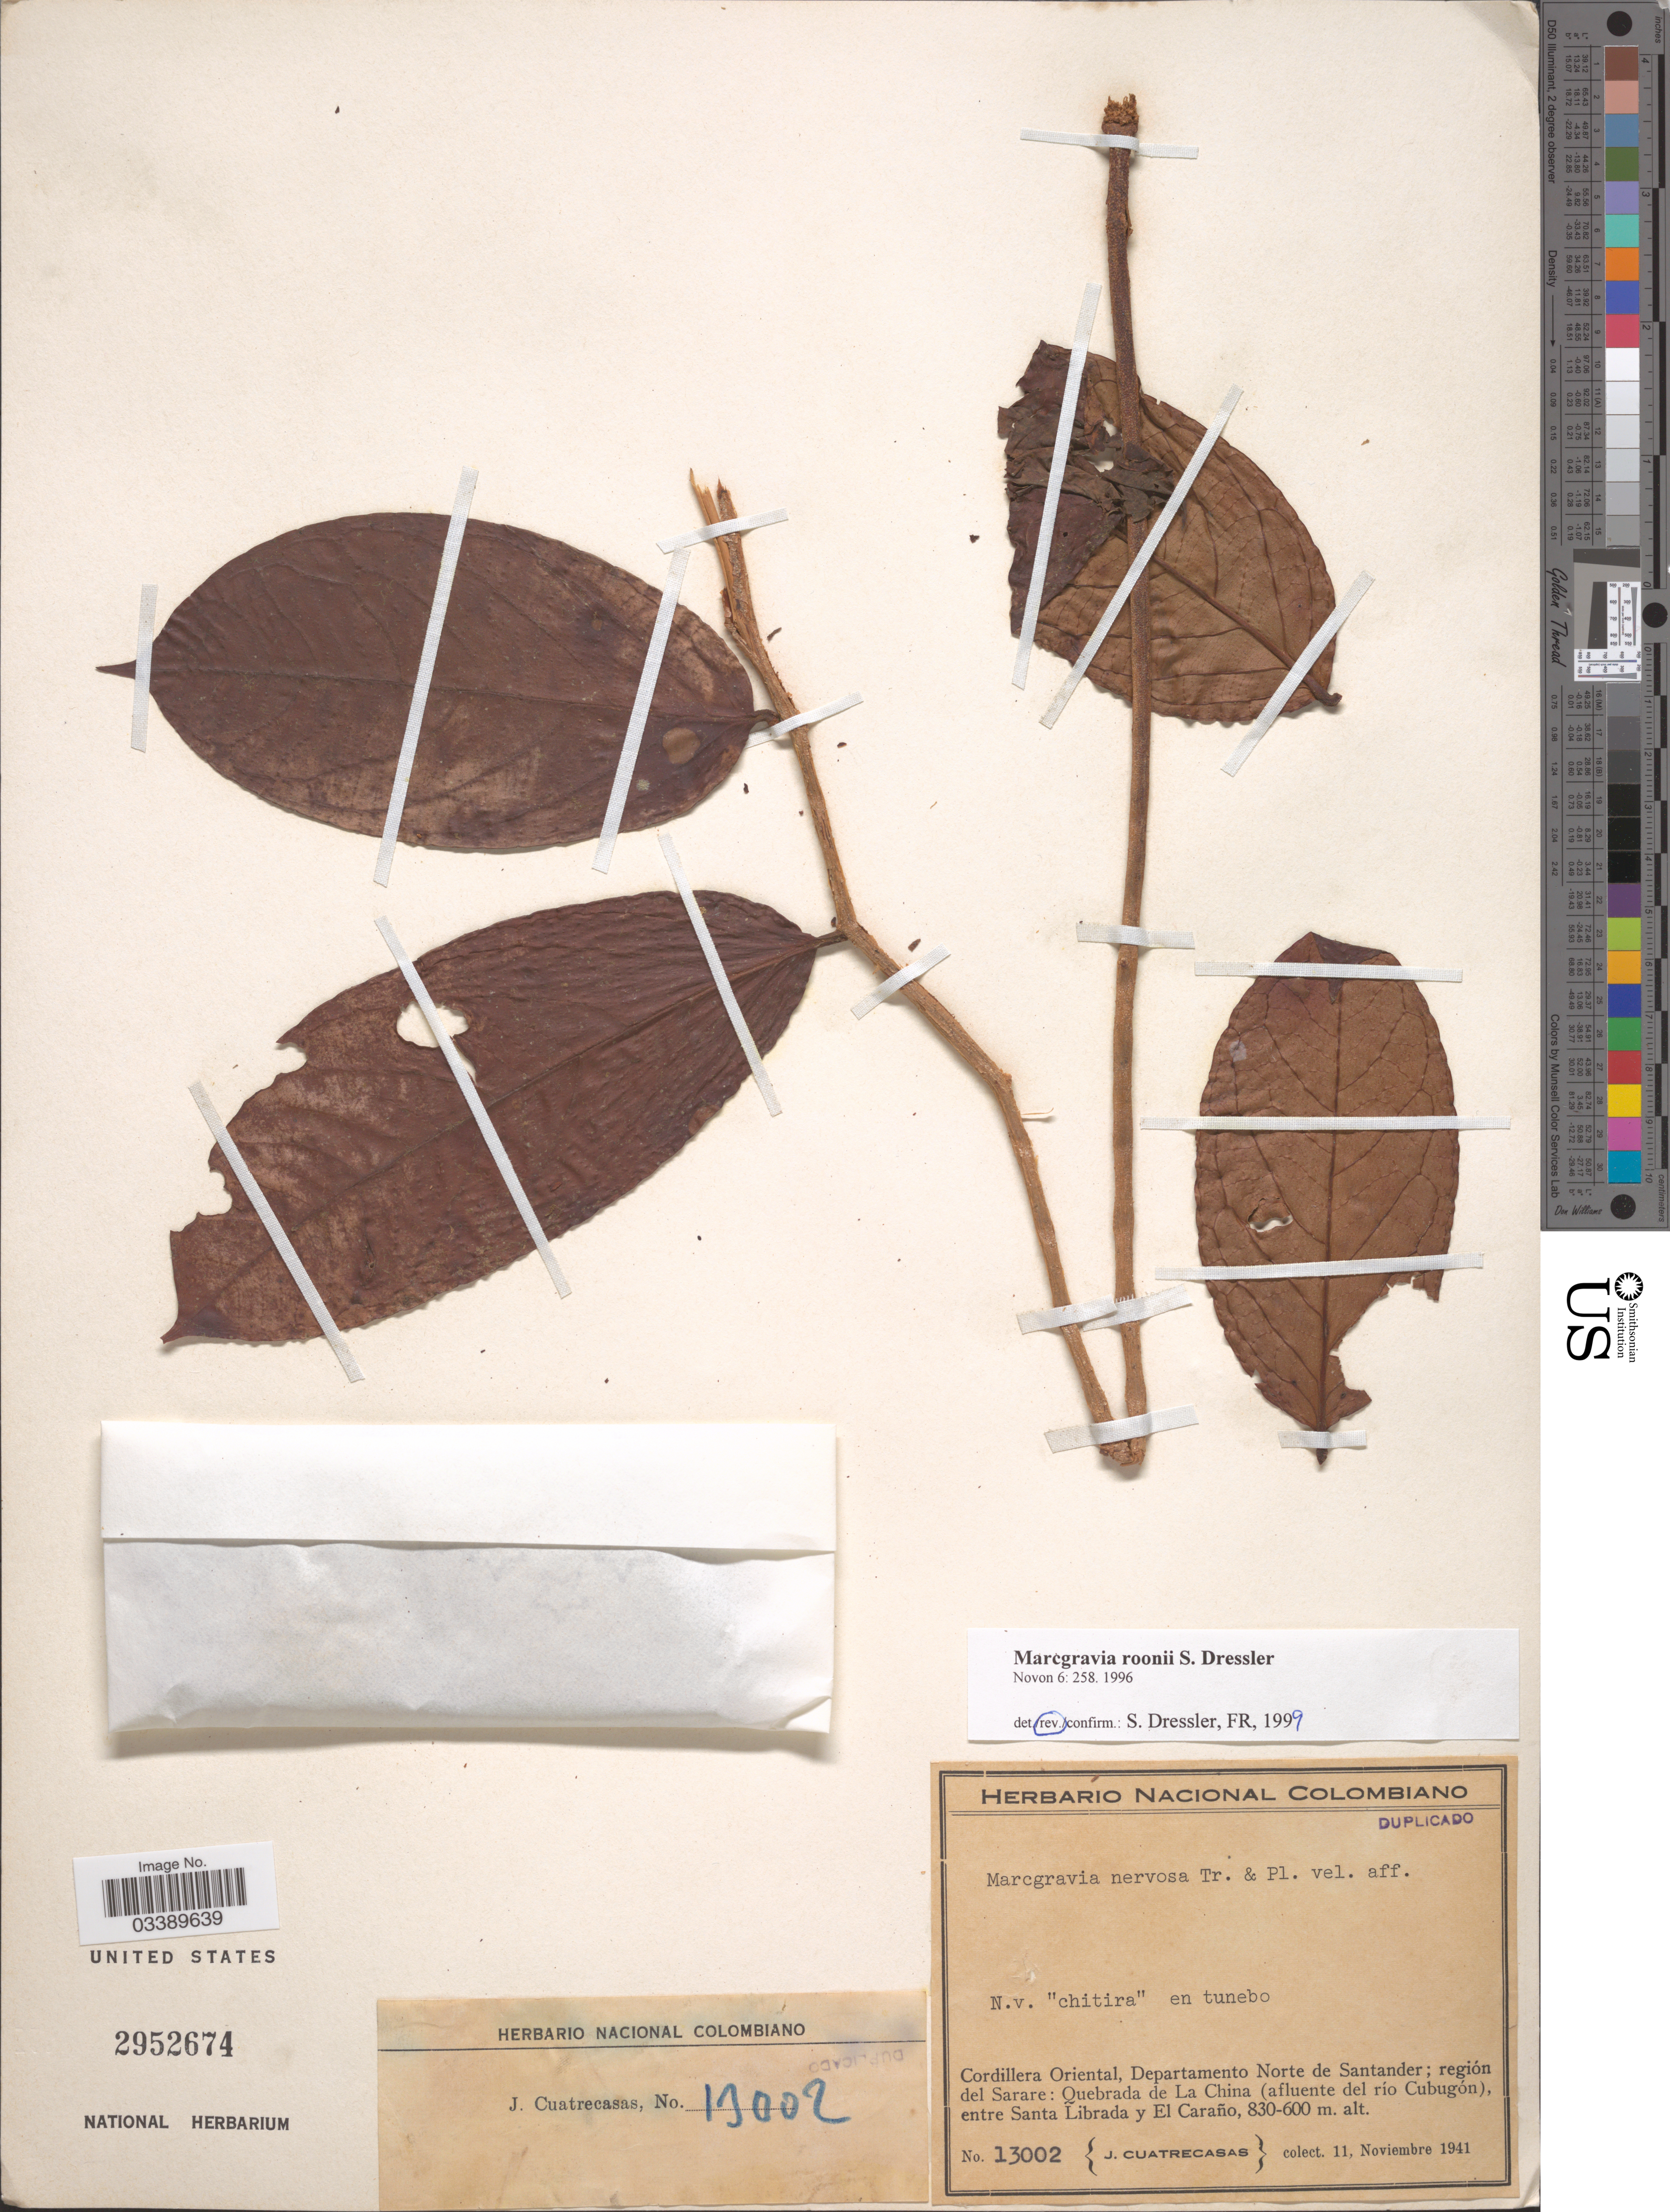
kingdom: Plantae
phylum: Tracheophyta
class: Magnoliopsida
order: Ericales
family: Marcgraviaceae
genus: Marcgravia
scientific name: Marcgravia roonii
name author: S. Dressler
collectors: J. Cuatrecasas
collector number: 13002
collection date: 1941-11-11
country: Colombia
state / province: Norte de Santander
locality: Cordillera Oriental, Departamento Norte de Santander; región del Sarare: Quebrada de La China (afluente del río Cubugón), entre Santa Librada y El Caraño.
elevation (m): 600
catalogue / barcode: US 2952674